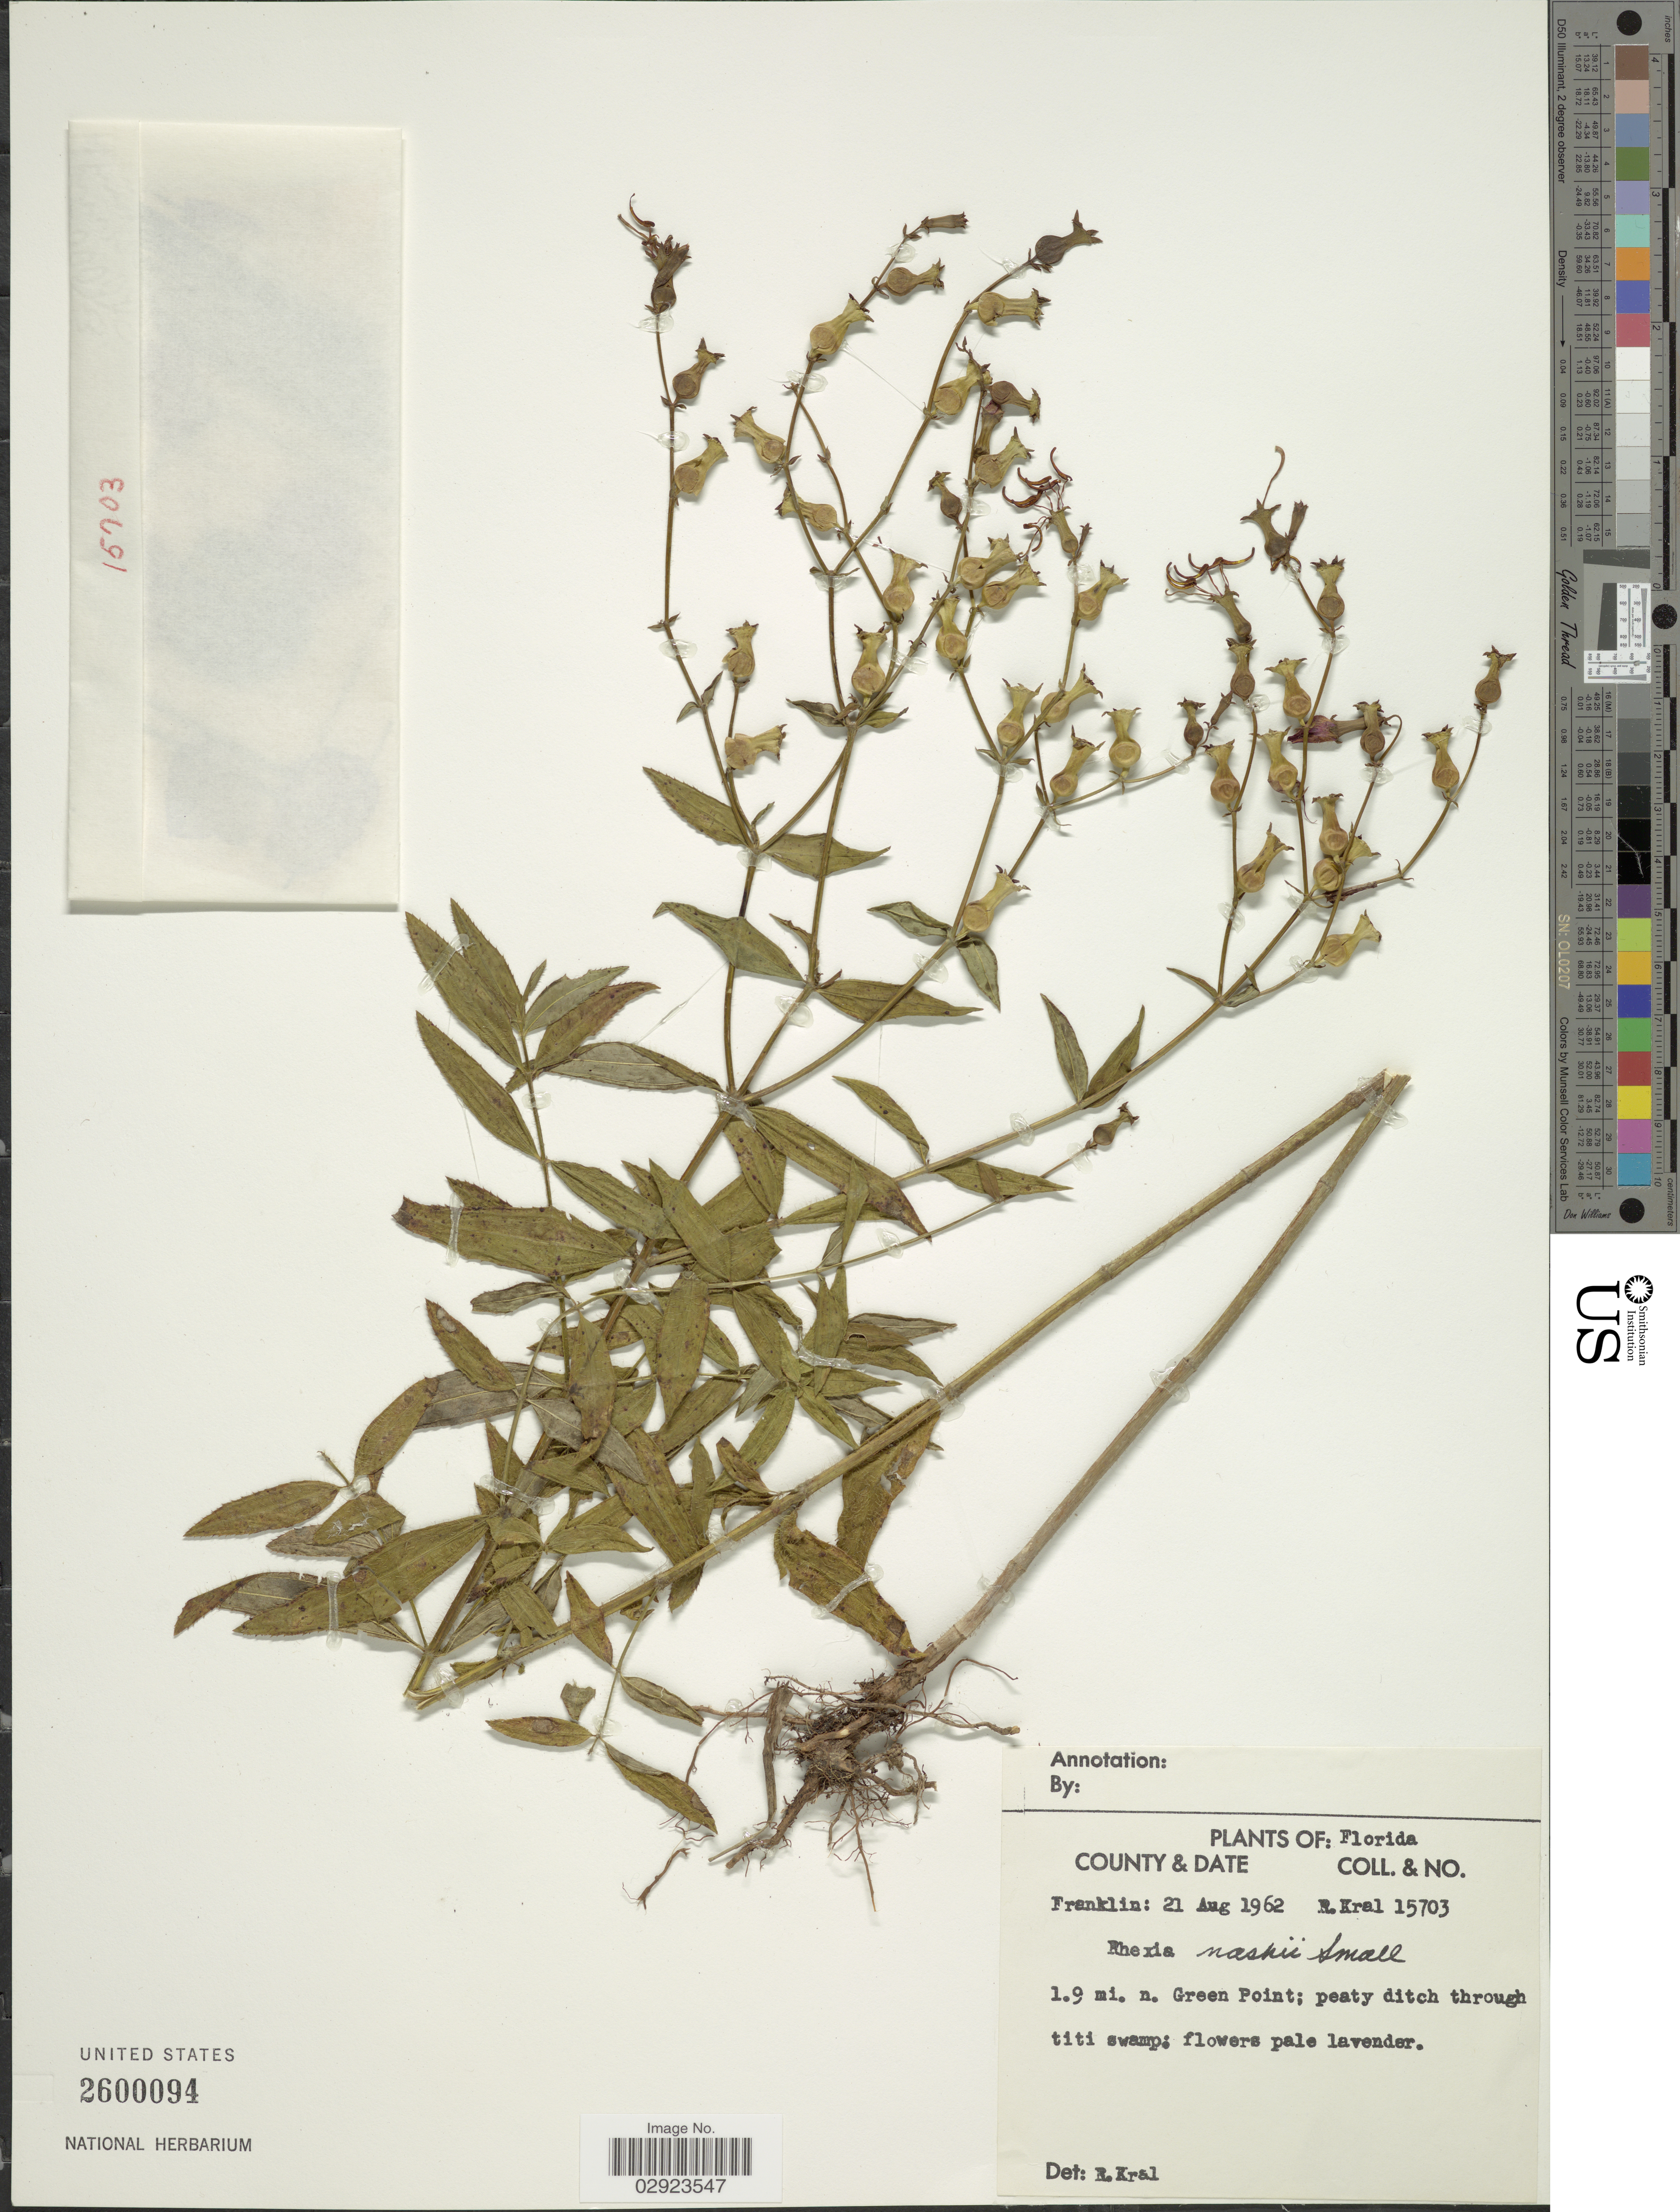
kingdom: Plantae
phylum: Tracheophyta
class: Magnoliopsida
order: Myrtales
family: Melastomataceae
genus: Rhexia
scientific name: Rhexia nashii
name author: Small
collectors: R. Kral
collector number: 15703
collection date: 1962-08-21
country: United States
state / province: Florida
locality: Franklin. 1.9 mi. n. Green Point.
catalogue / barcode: US 2600094